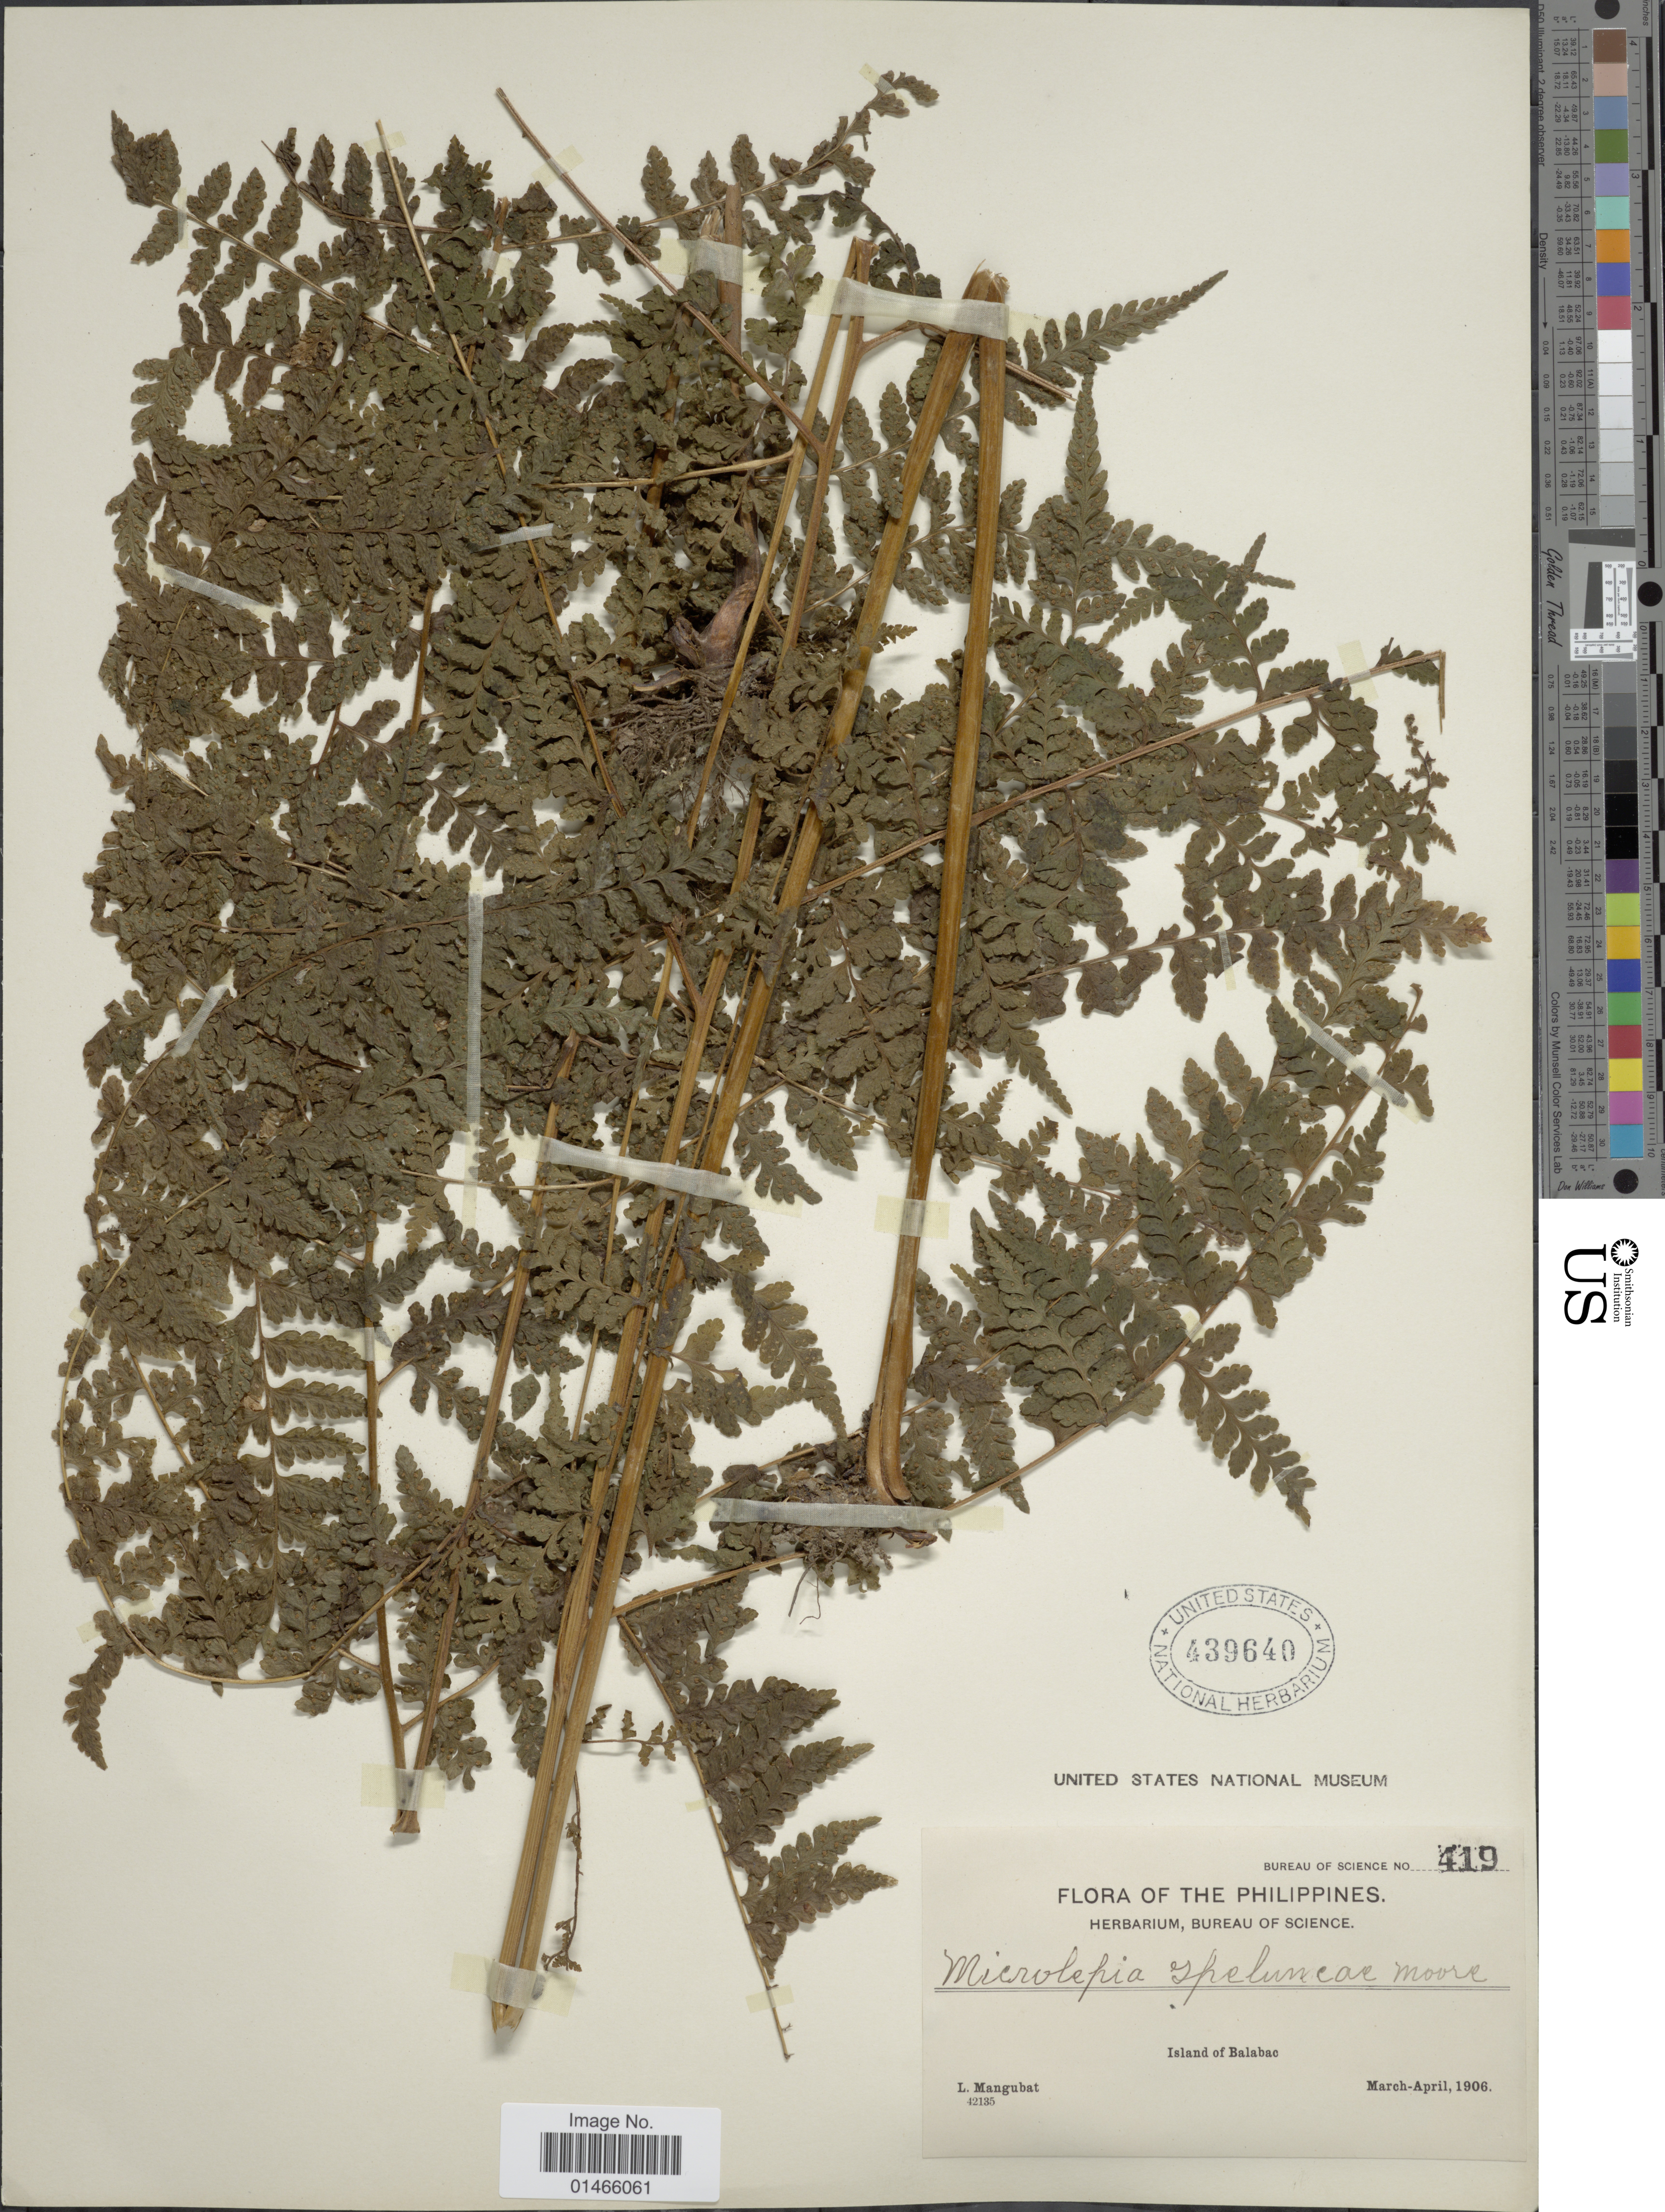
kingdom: Plantae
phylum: Tracheophyta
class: Polypodiopsida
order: Polypodiales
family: Dennstaedtiaceae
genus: Microlepia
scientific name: Microlepia speluncae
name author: (L.) T. Moore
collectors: L. Mangubat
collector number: Bureau of Science 419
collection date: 1906-03/1906-04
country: Philippines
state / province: Mimaropa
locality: Island of Balabac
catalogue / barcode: US 439640